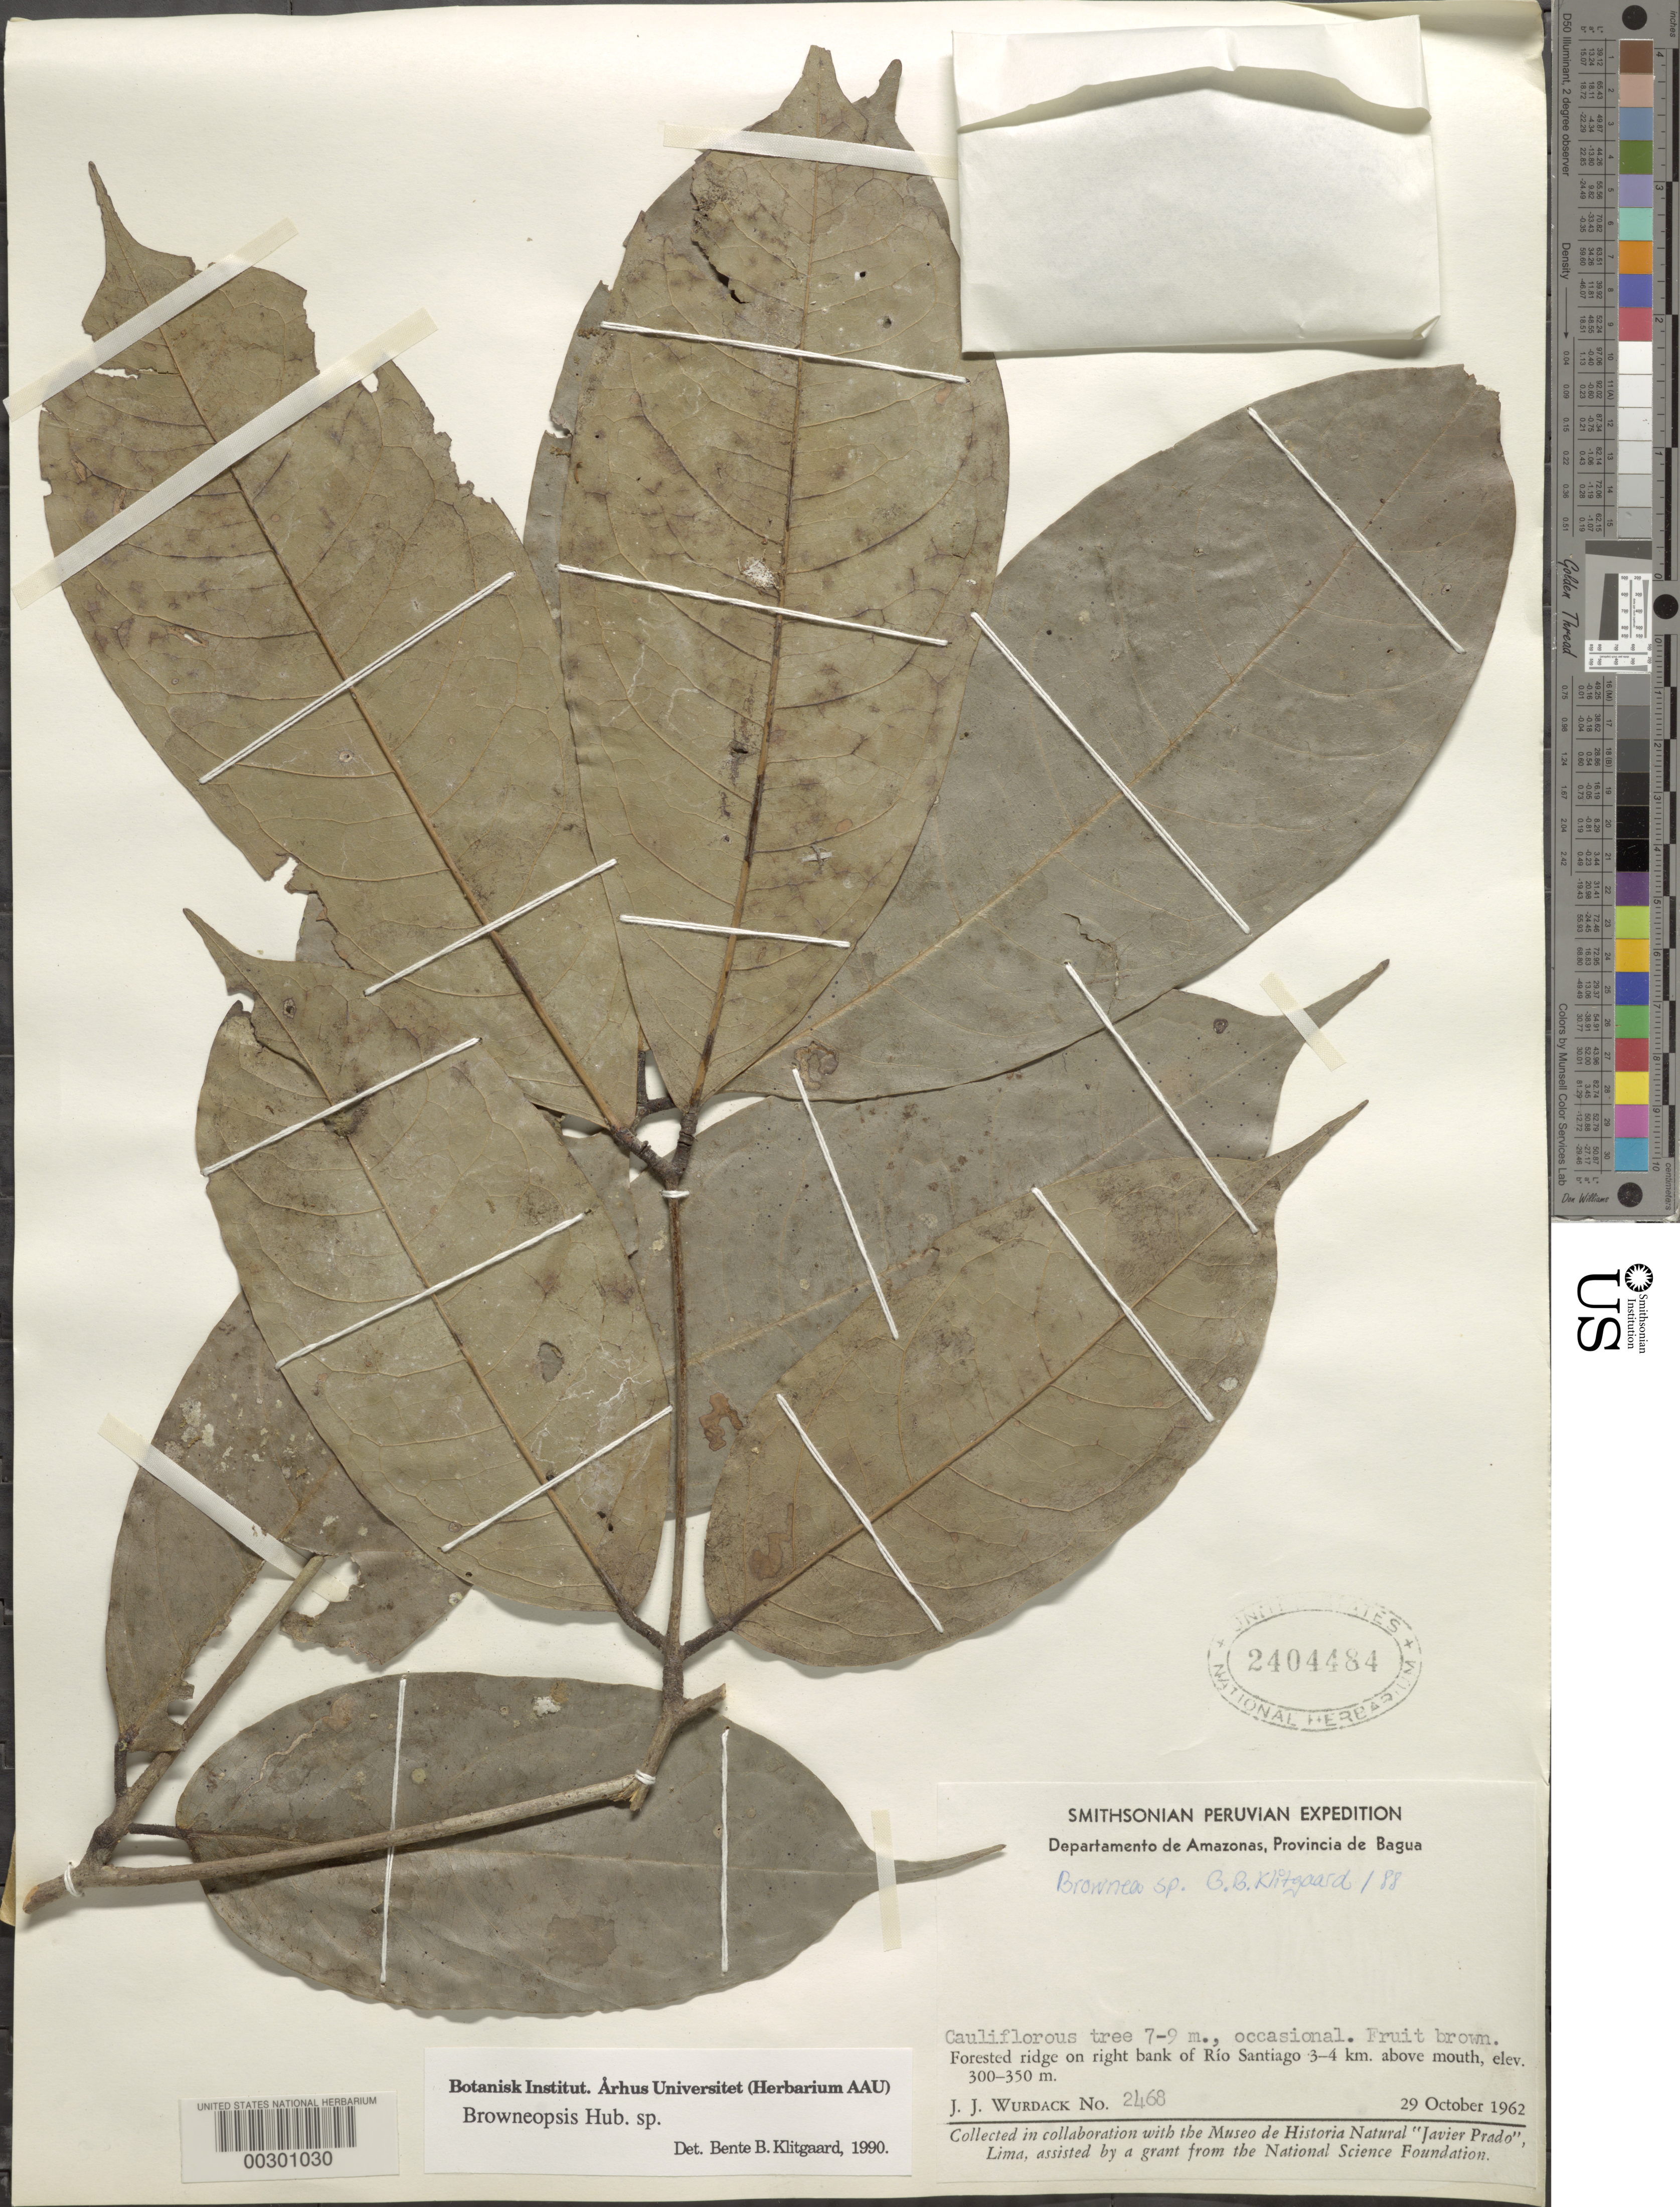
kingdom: Plantae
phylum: Tracheophyta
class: Magnoliopsida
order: Fabales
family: Fabaceae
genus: Browneopsis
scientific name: Browneopsis sp.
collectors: J. J. Wurdack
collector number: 2468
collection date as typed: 29 Oct 1962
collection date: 1962-10-29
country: Peru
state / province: Amazonas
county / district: Bagua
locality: right bank of Río Santiago 3 - 4 km above mouth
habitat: Forested ridge on bank of river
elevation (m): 300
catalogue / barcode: US 2404484